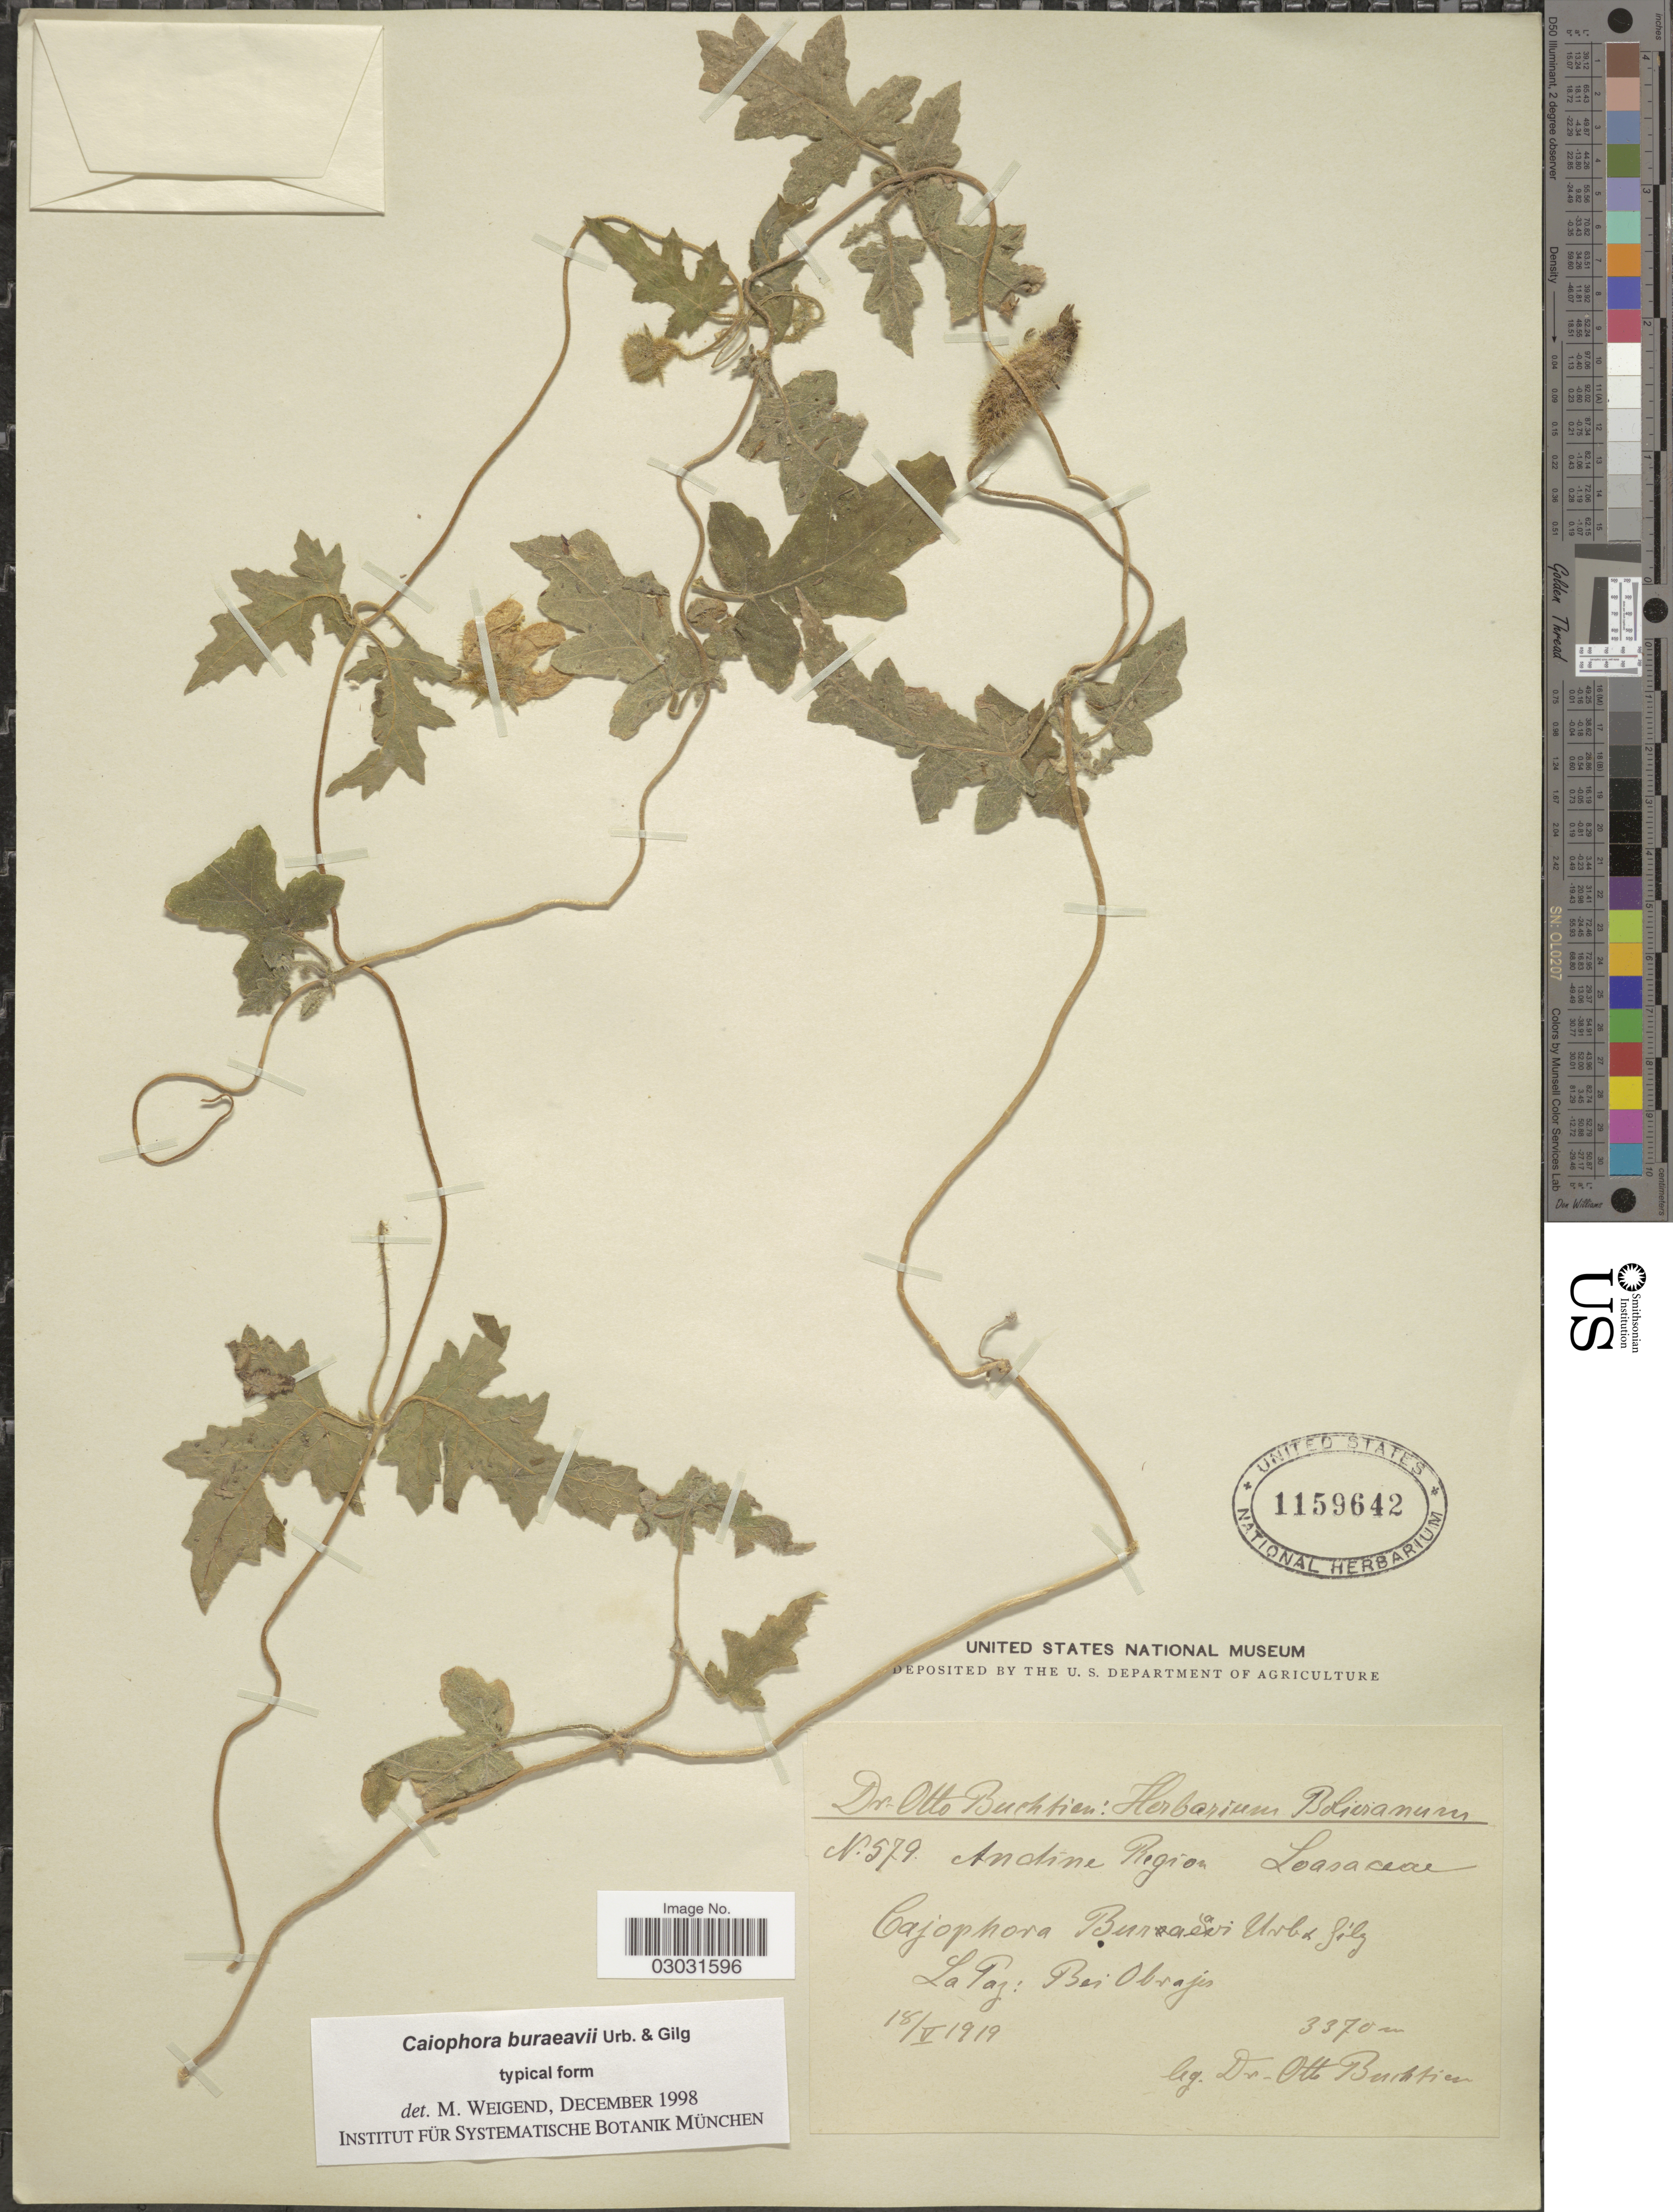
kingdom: Plantae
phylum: Tracheophyta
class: Magnoliopsida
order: Cornales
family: Loasaceae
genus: Caiophora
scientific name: Caiophora buraeavii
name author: Urb. & Gilg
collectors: O. Buchtien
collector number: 579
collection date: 1919-05-18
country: Bolivia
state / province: La Paz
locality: Bei Obrajés.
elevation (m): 3370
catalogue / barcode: US 1159642